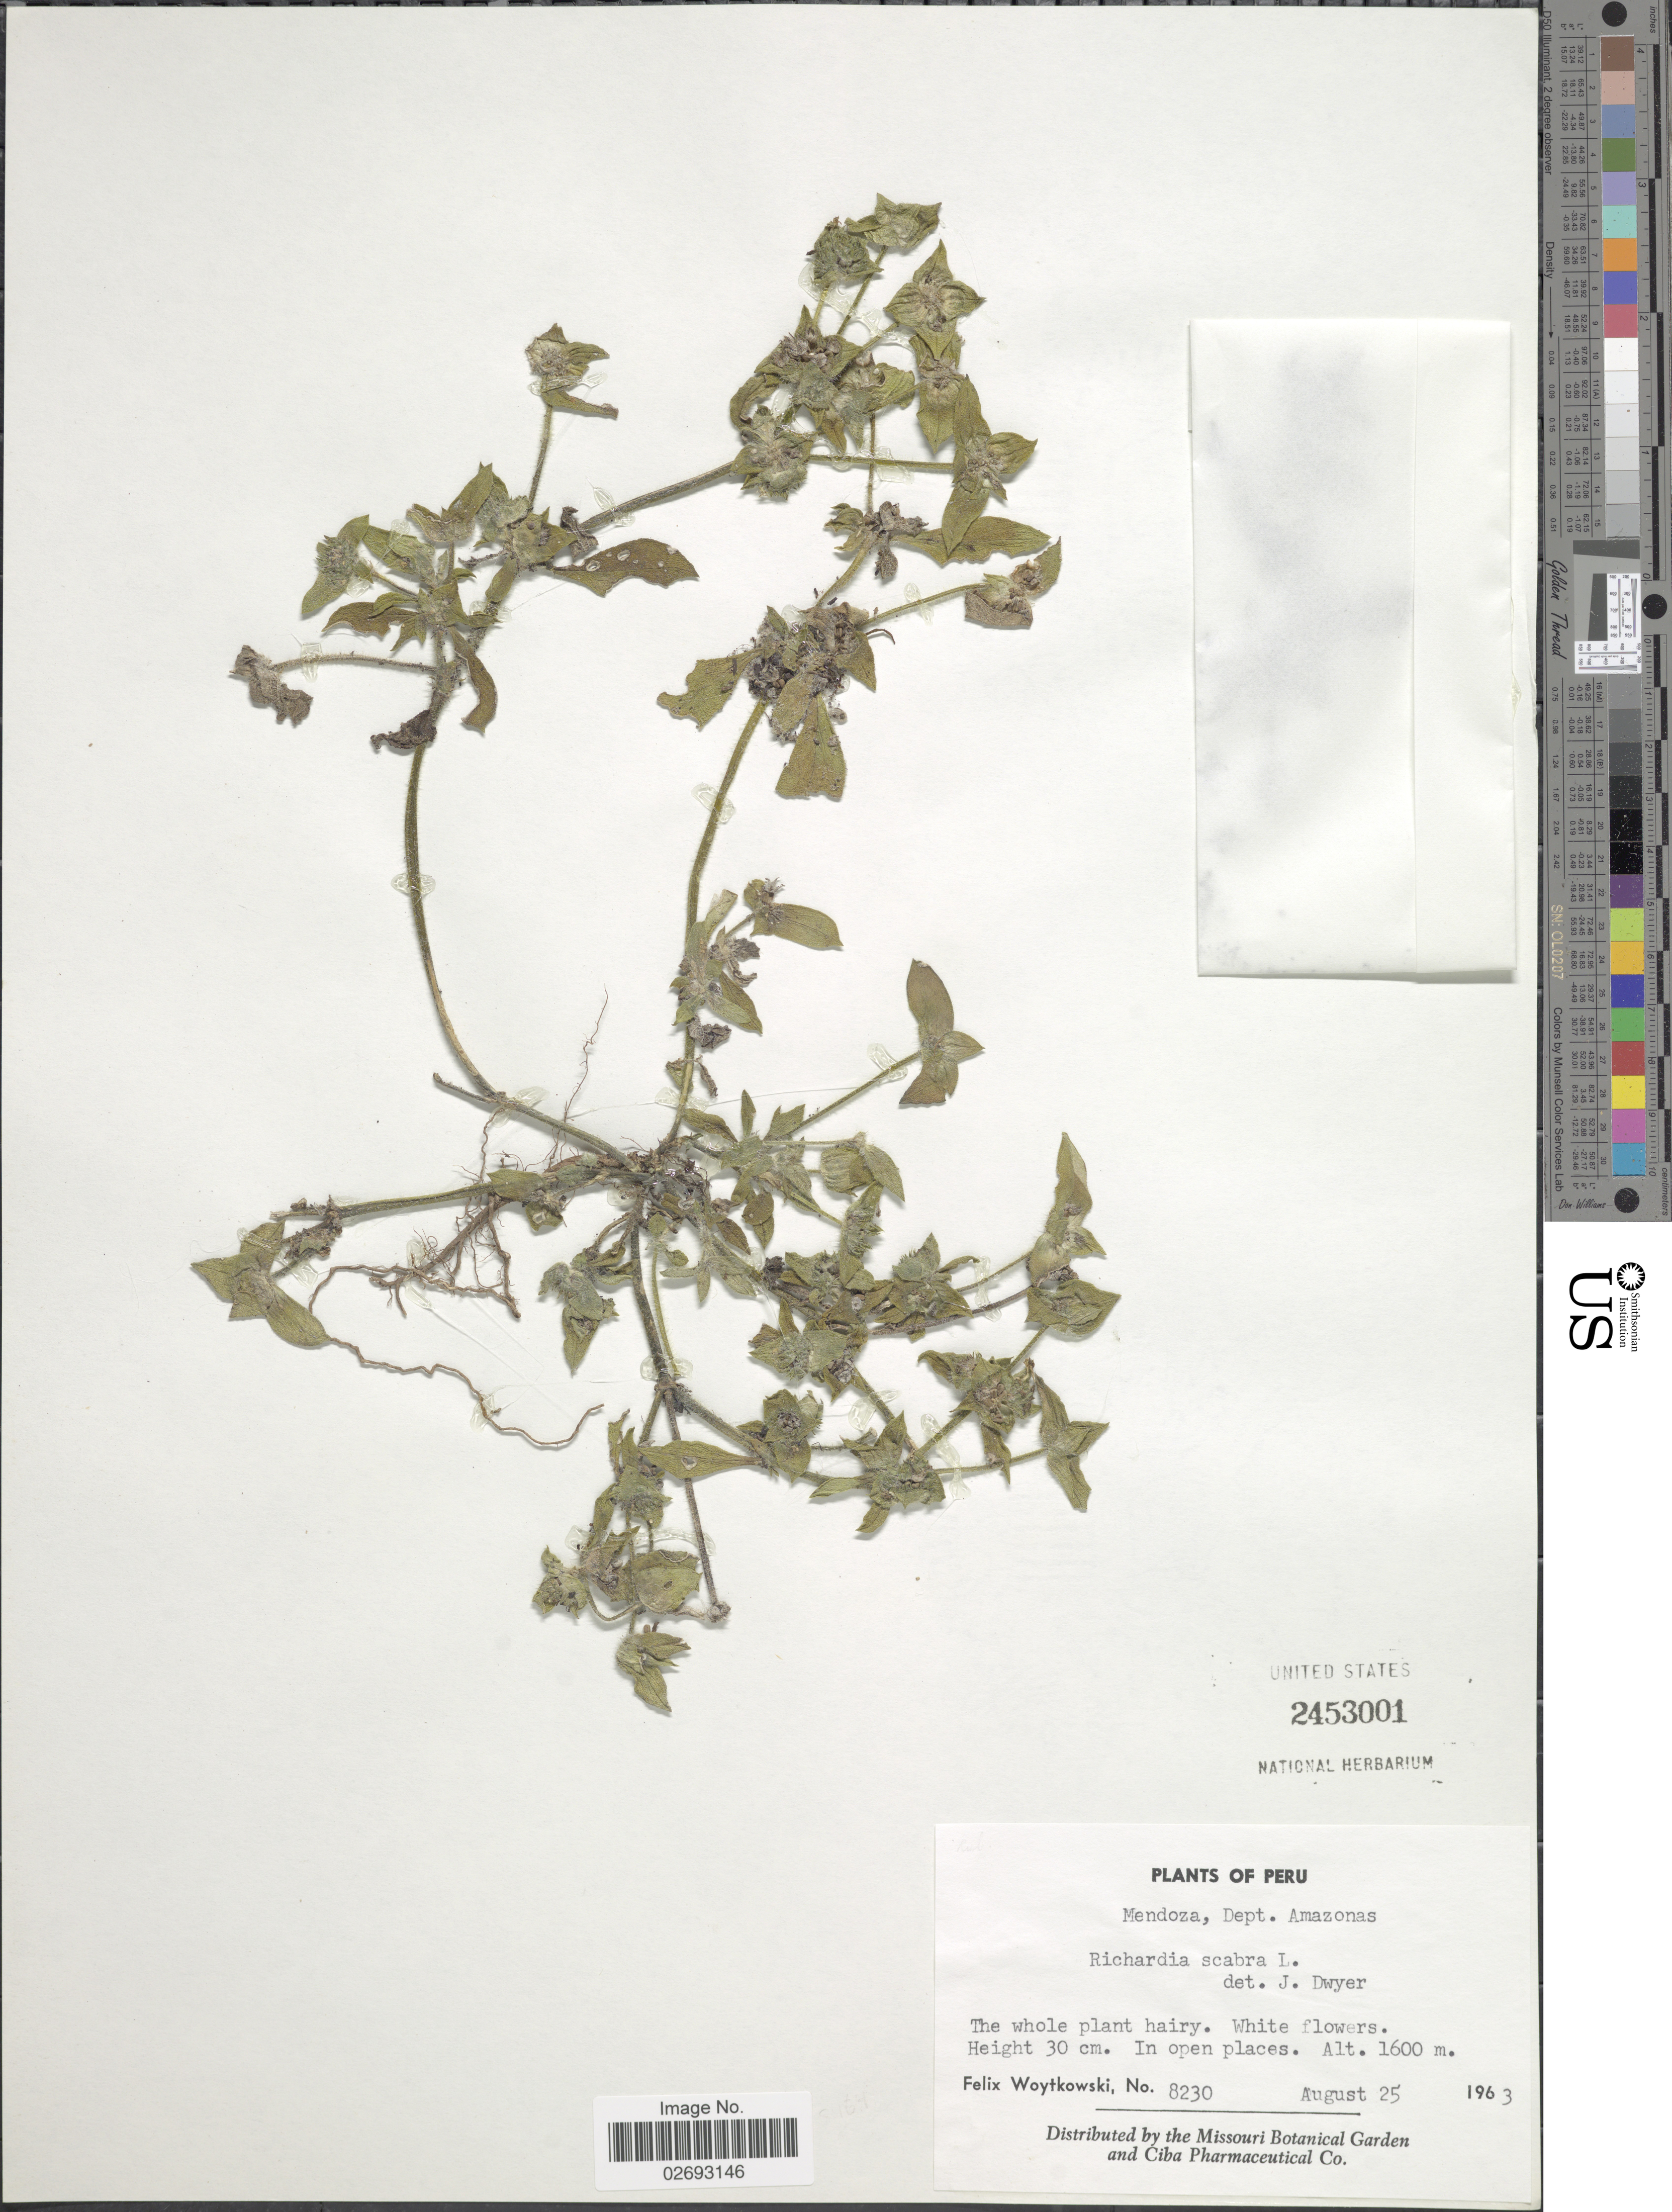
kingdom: Plantae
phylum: Tracheophyta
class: Magnoliopsida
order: Gentianales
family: Rubiaceae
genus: Richardia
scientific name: Richardia scabra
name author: L.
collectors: F. Woytkowski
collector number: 8230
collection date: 1963-08-25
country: Peru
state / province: Amazonas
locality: Mendoza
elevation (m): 1600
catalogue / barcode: US 2453001